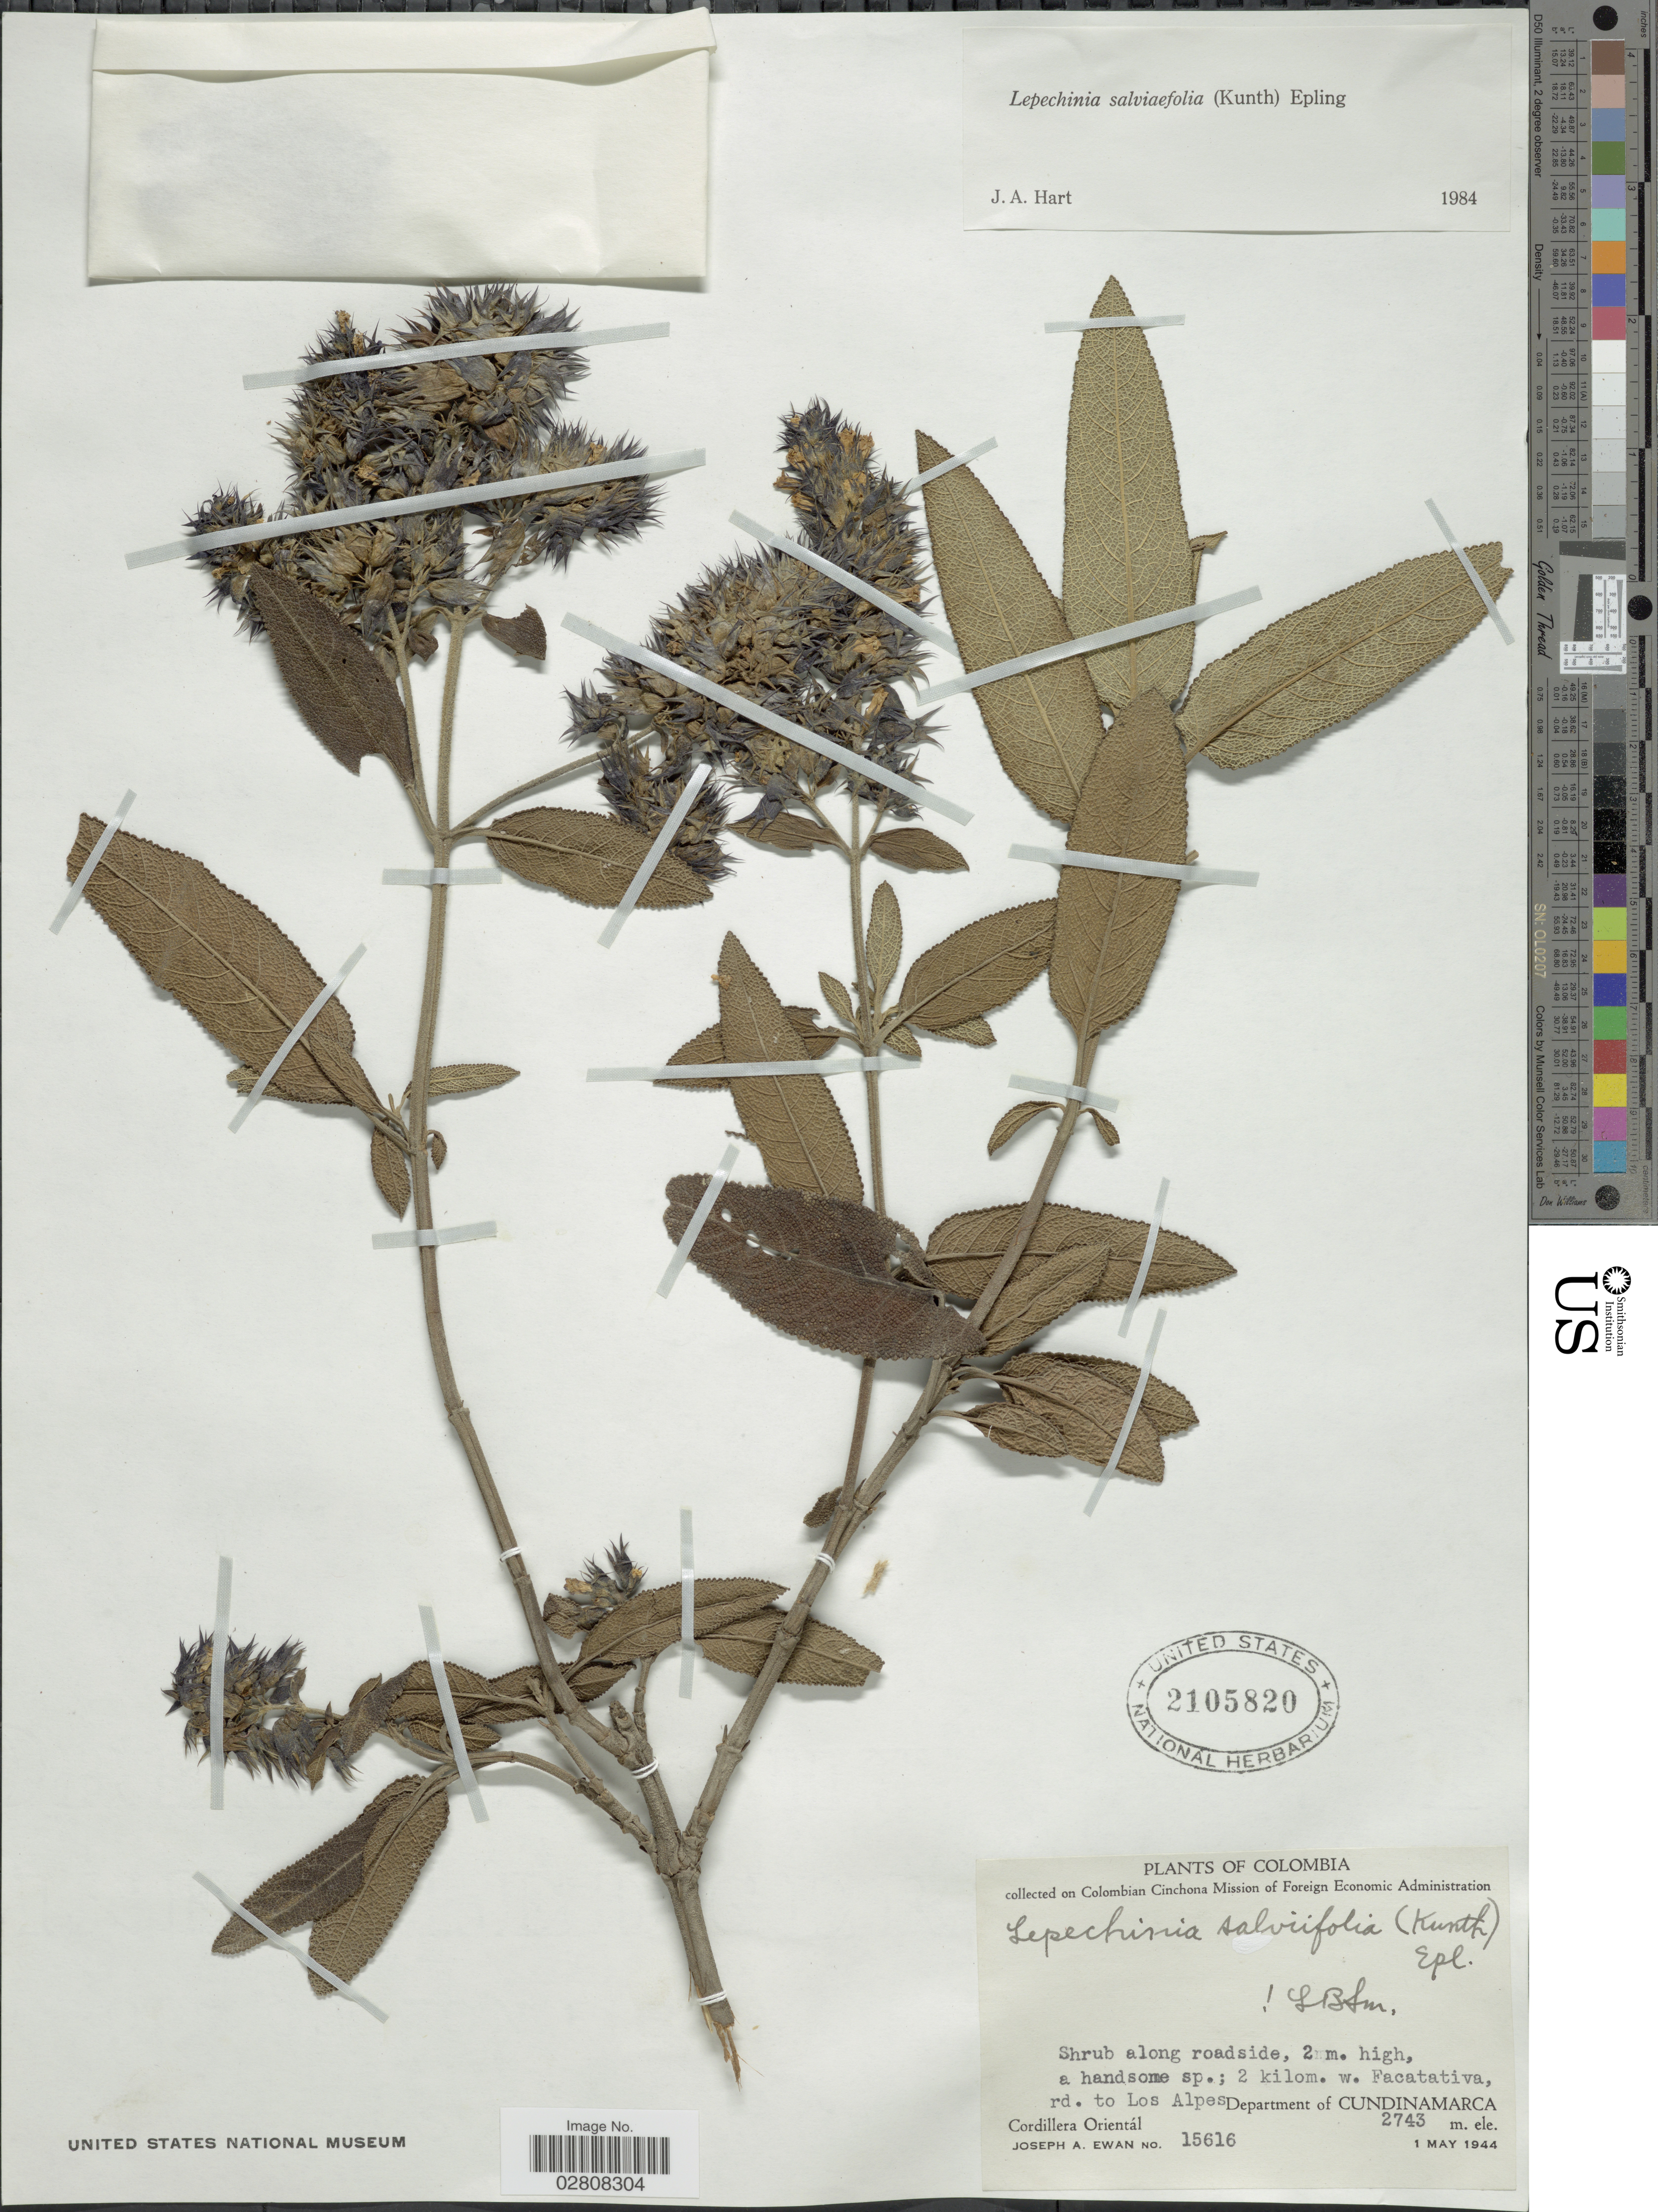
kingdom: Plantae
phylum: Tracheophyta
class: Magnoliopsida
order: Lamiales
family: Lamiaceae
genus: Lepechinia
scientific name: Lepechinia salviifolia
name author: (Kunth) Epling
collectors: J. A. Ewan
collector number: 15616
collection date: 1944-05-01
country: Colombia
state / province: Cundinamarca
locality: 2 kilom. w. Facatativa, rd. to Los Alpes. Department of Cundinamarca. Cordillera Oriental.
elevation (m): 2743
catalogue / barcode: US 2105820